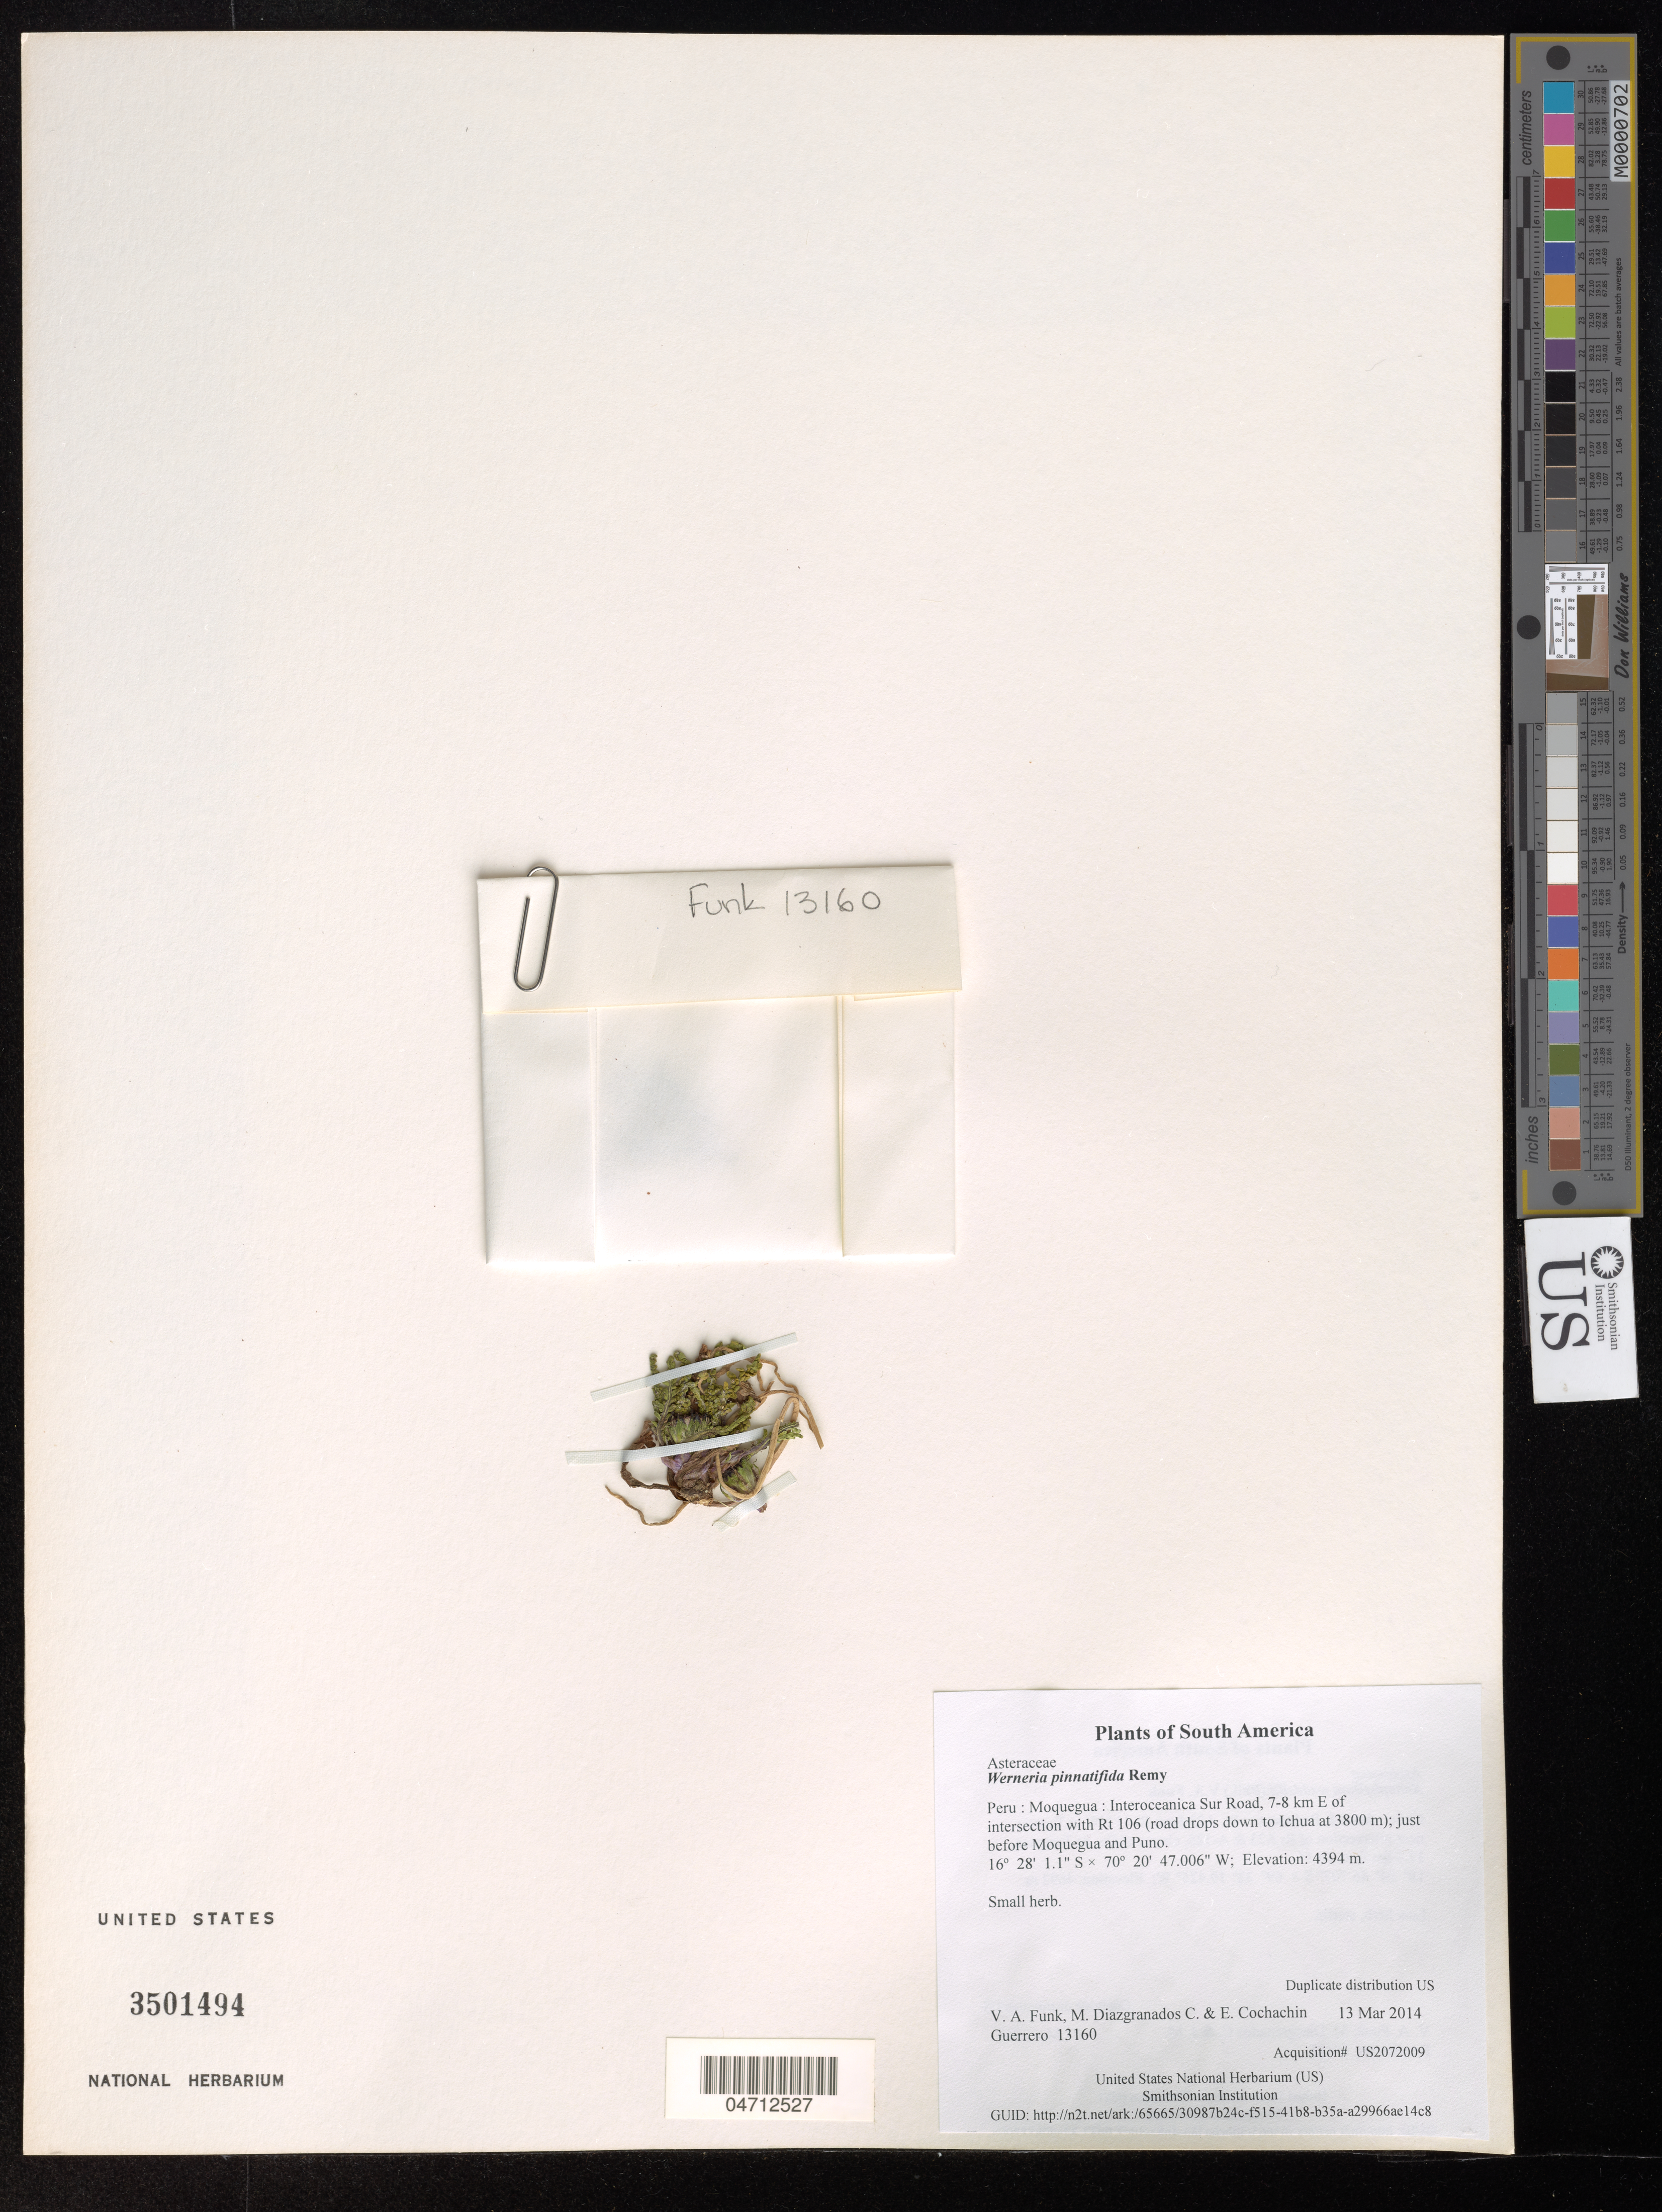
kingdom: Plantae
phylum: Tracheophyta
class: Magnoliopsida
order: Asterales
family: Asteraceae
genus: Werneria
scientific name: Werneria pinnatifida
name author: Remy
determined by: Calvo, Joel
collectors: M. Diazgranados C. & E. Cochachin Guerrero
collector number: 13160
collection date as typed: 13 March 2014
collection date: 2014-03-13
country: Peru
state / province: Moquegua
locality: Interoceanica Sur Road, 7-8 km E of intersection with Rt 106 (road drops down to Ichua at 3800 m); just before Moquegua and Puno.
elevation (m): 4394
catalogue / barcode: US 3501494